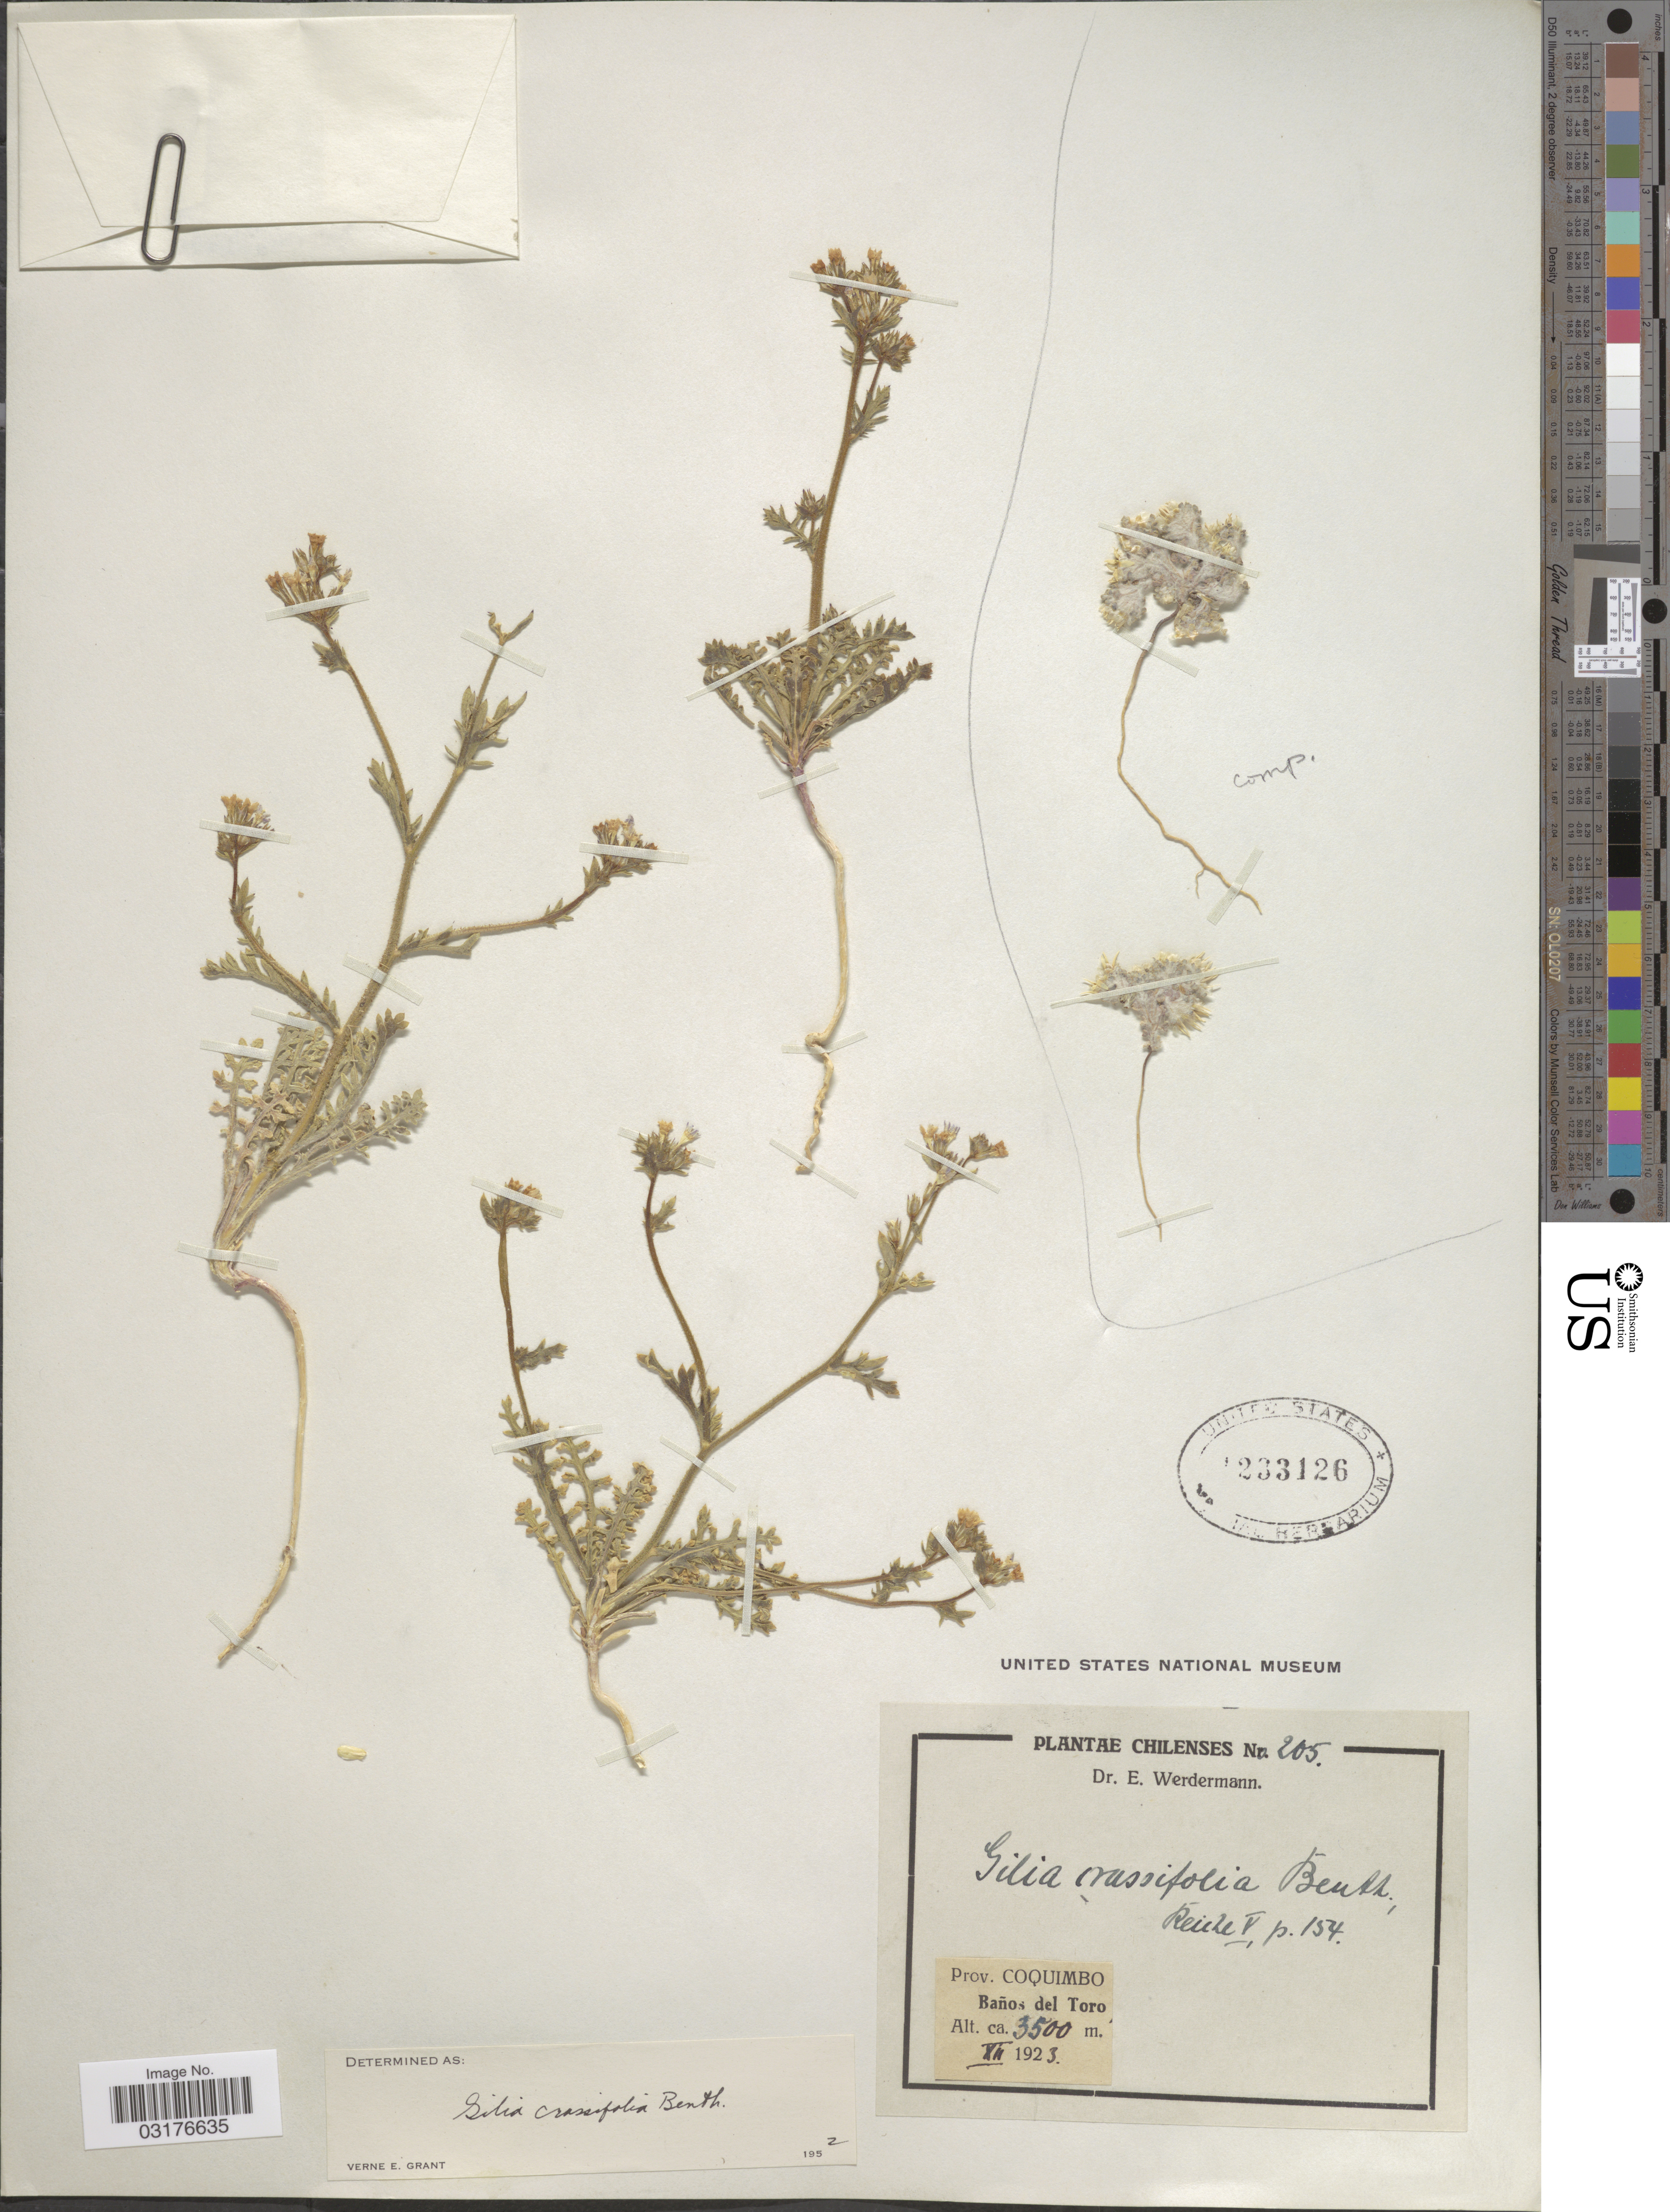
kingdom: Plantae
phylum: Tracheophyta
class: Magnoliopsida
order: Ericales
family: Polemoniaceae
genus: Gilia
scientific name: Gilia crassifolia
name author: Benth.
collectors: E. Werdermann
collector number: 205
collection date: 1923-12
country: Chile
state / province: Coquimbo (IV)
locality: Baños del Toro.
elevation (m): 3500